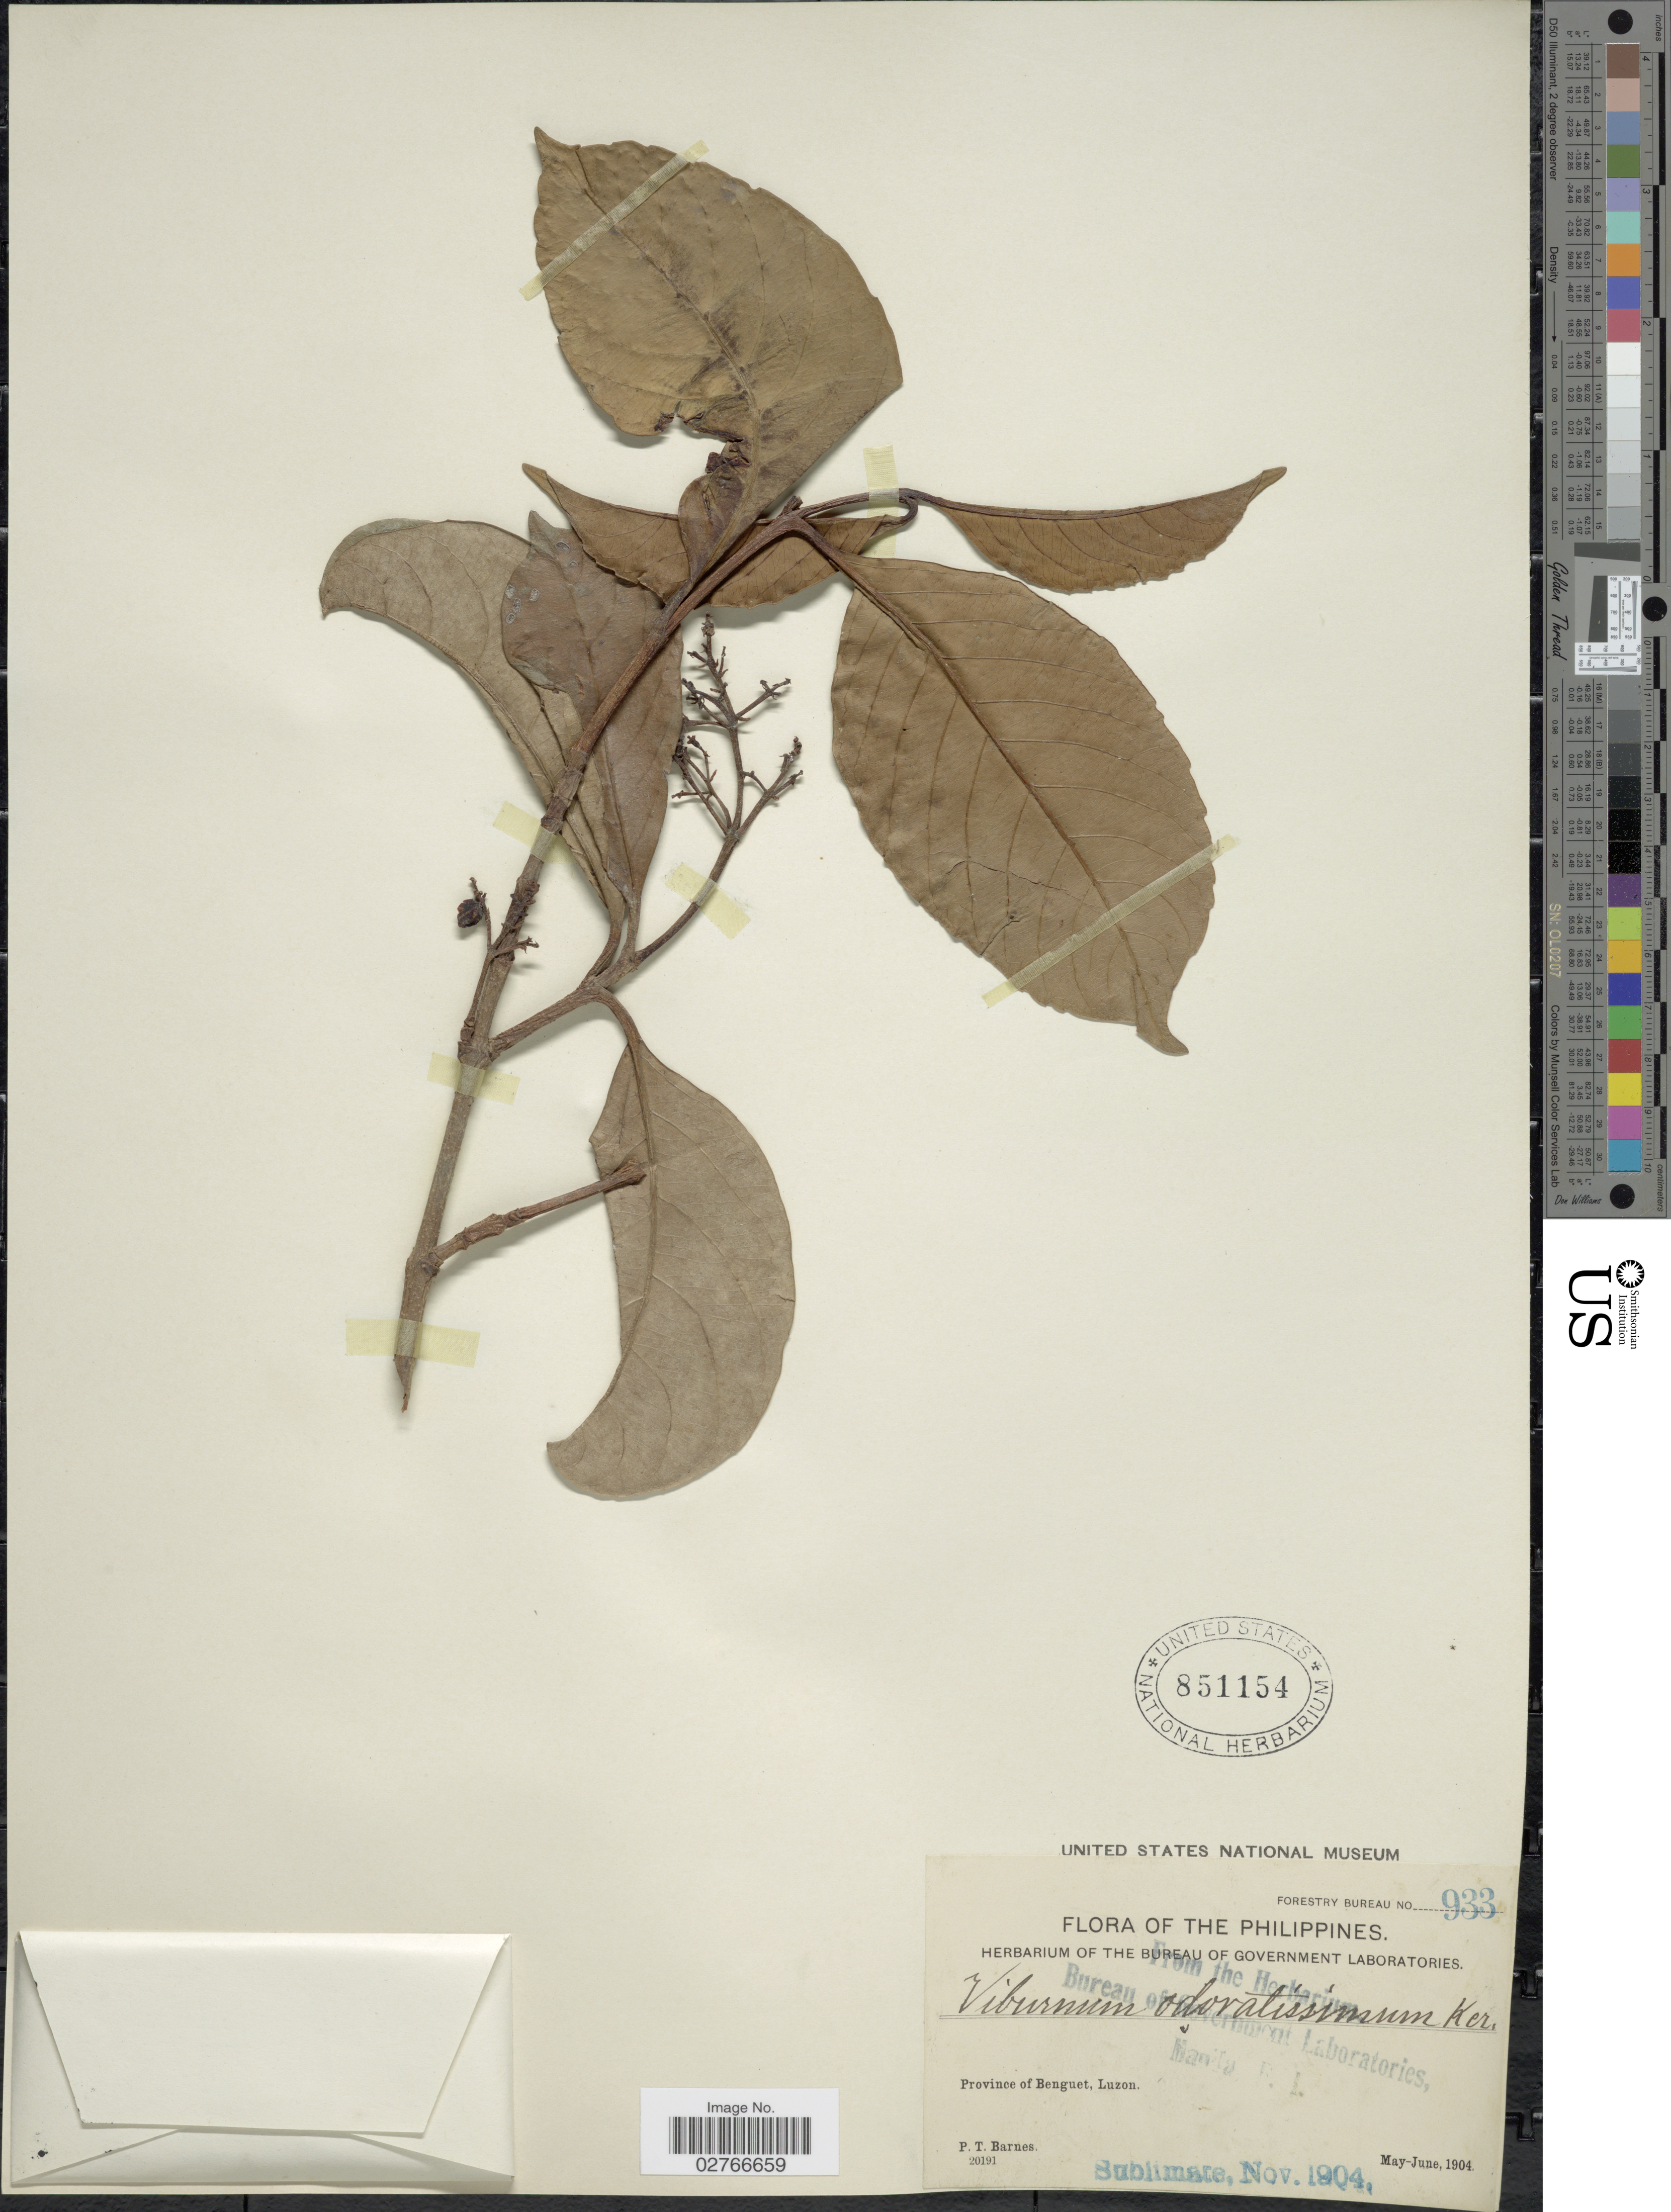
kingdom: Plantae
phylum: Tracheophyta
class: Magnoliopsida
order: Dipsacales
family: Viburnaceae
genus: Viburnum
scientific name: Viburnum odoratissimum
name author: Ker Gawl.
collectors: P. Barnes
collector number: Forestry Bureau 933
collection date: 1904-05/1904-06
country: Philippines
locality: Province of Benguet, Luzon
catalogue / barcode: US 851154